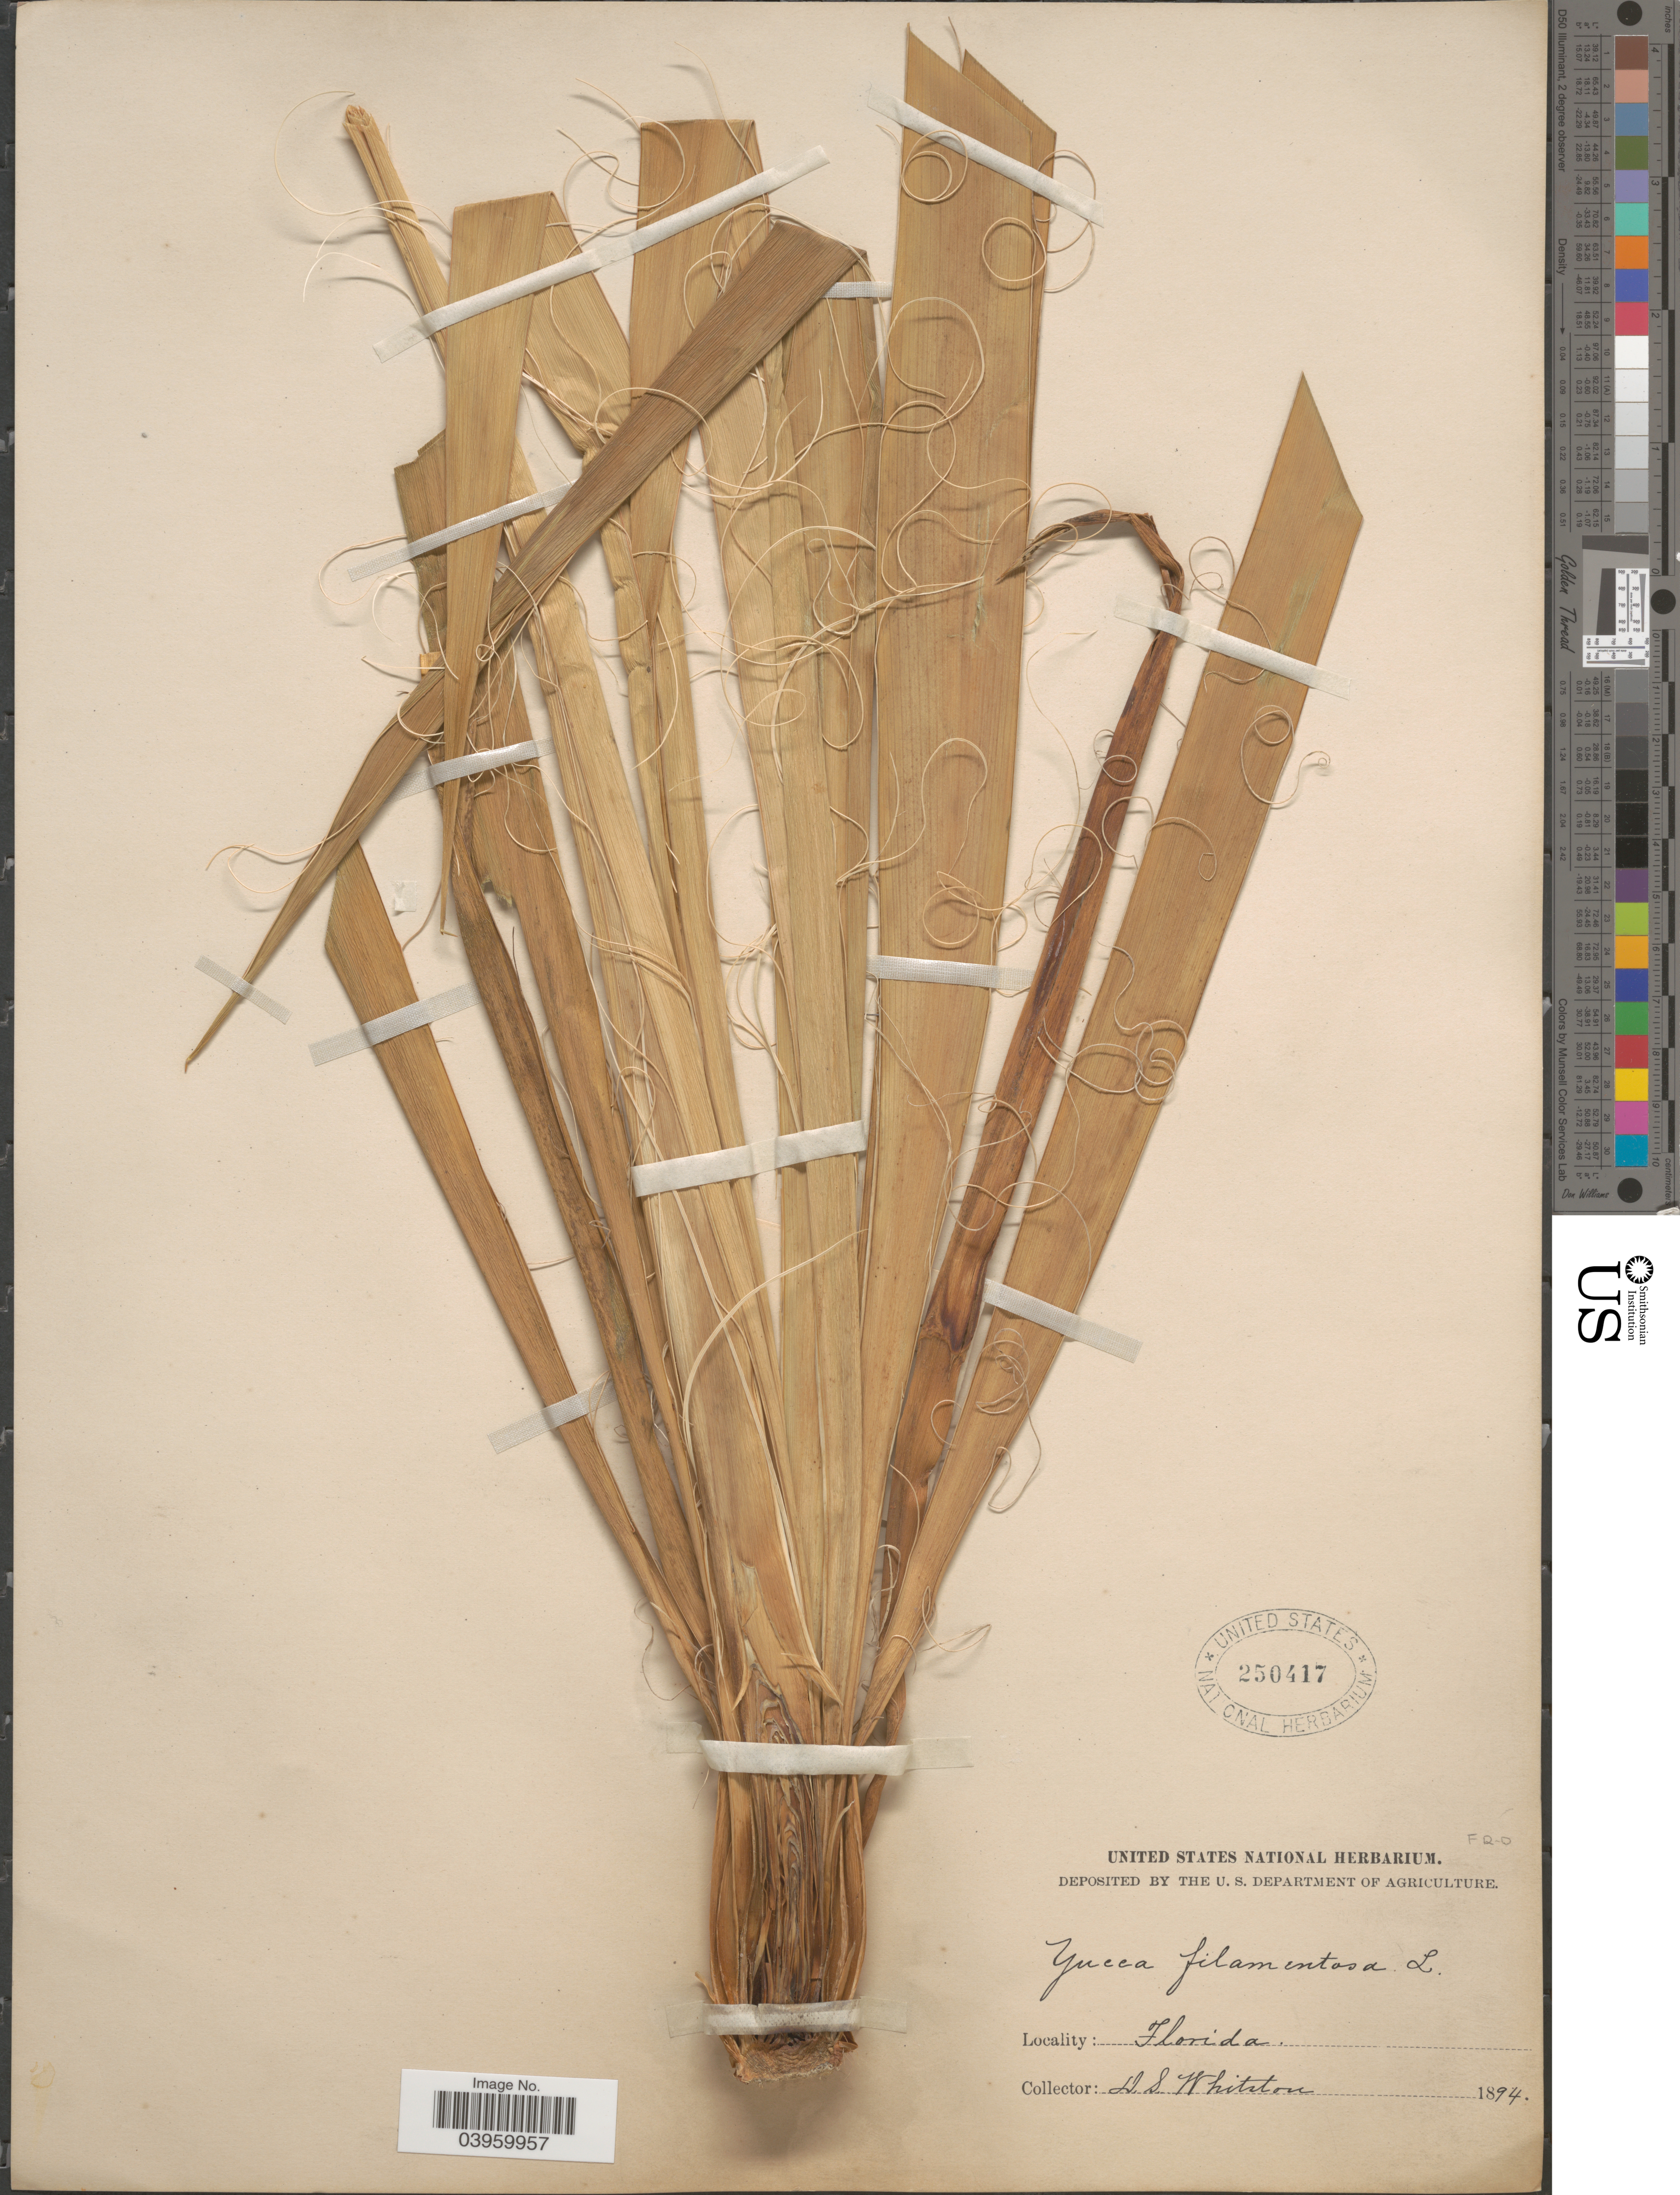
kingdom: Plantae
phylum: Tracheophyta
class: Liliopsida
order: Asparagales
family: Asparagaceae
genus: Yucca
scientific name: Yucca filamentosa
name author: L.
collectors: D. Whitston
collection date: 1894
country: United States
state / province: Florida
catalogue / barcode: US 250417